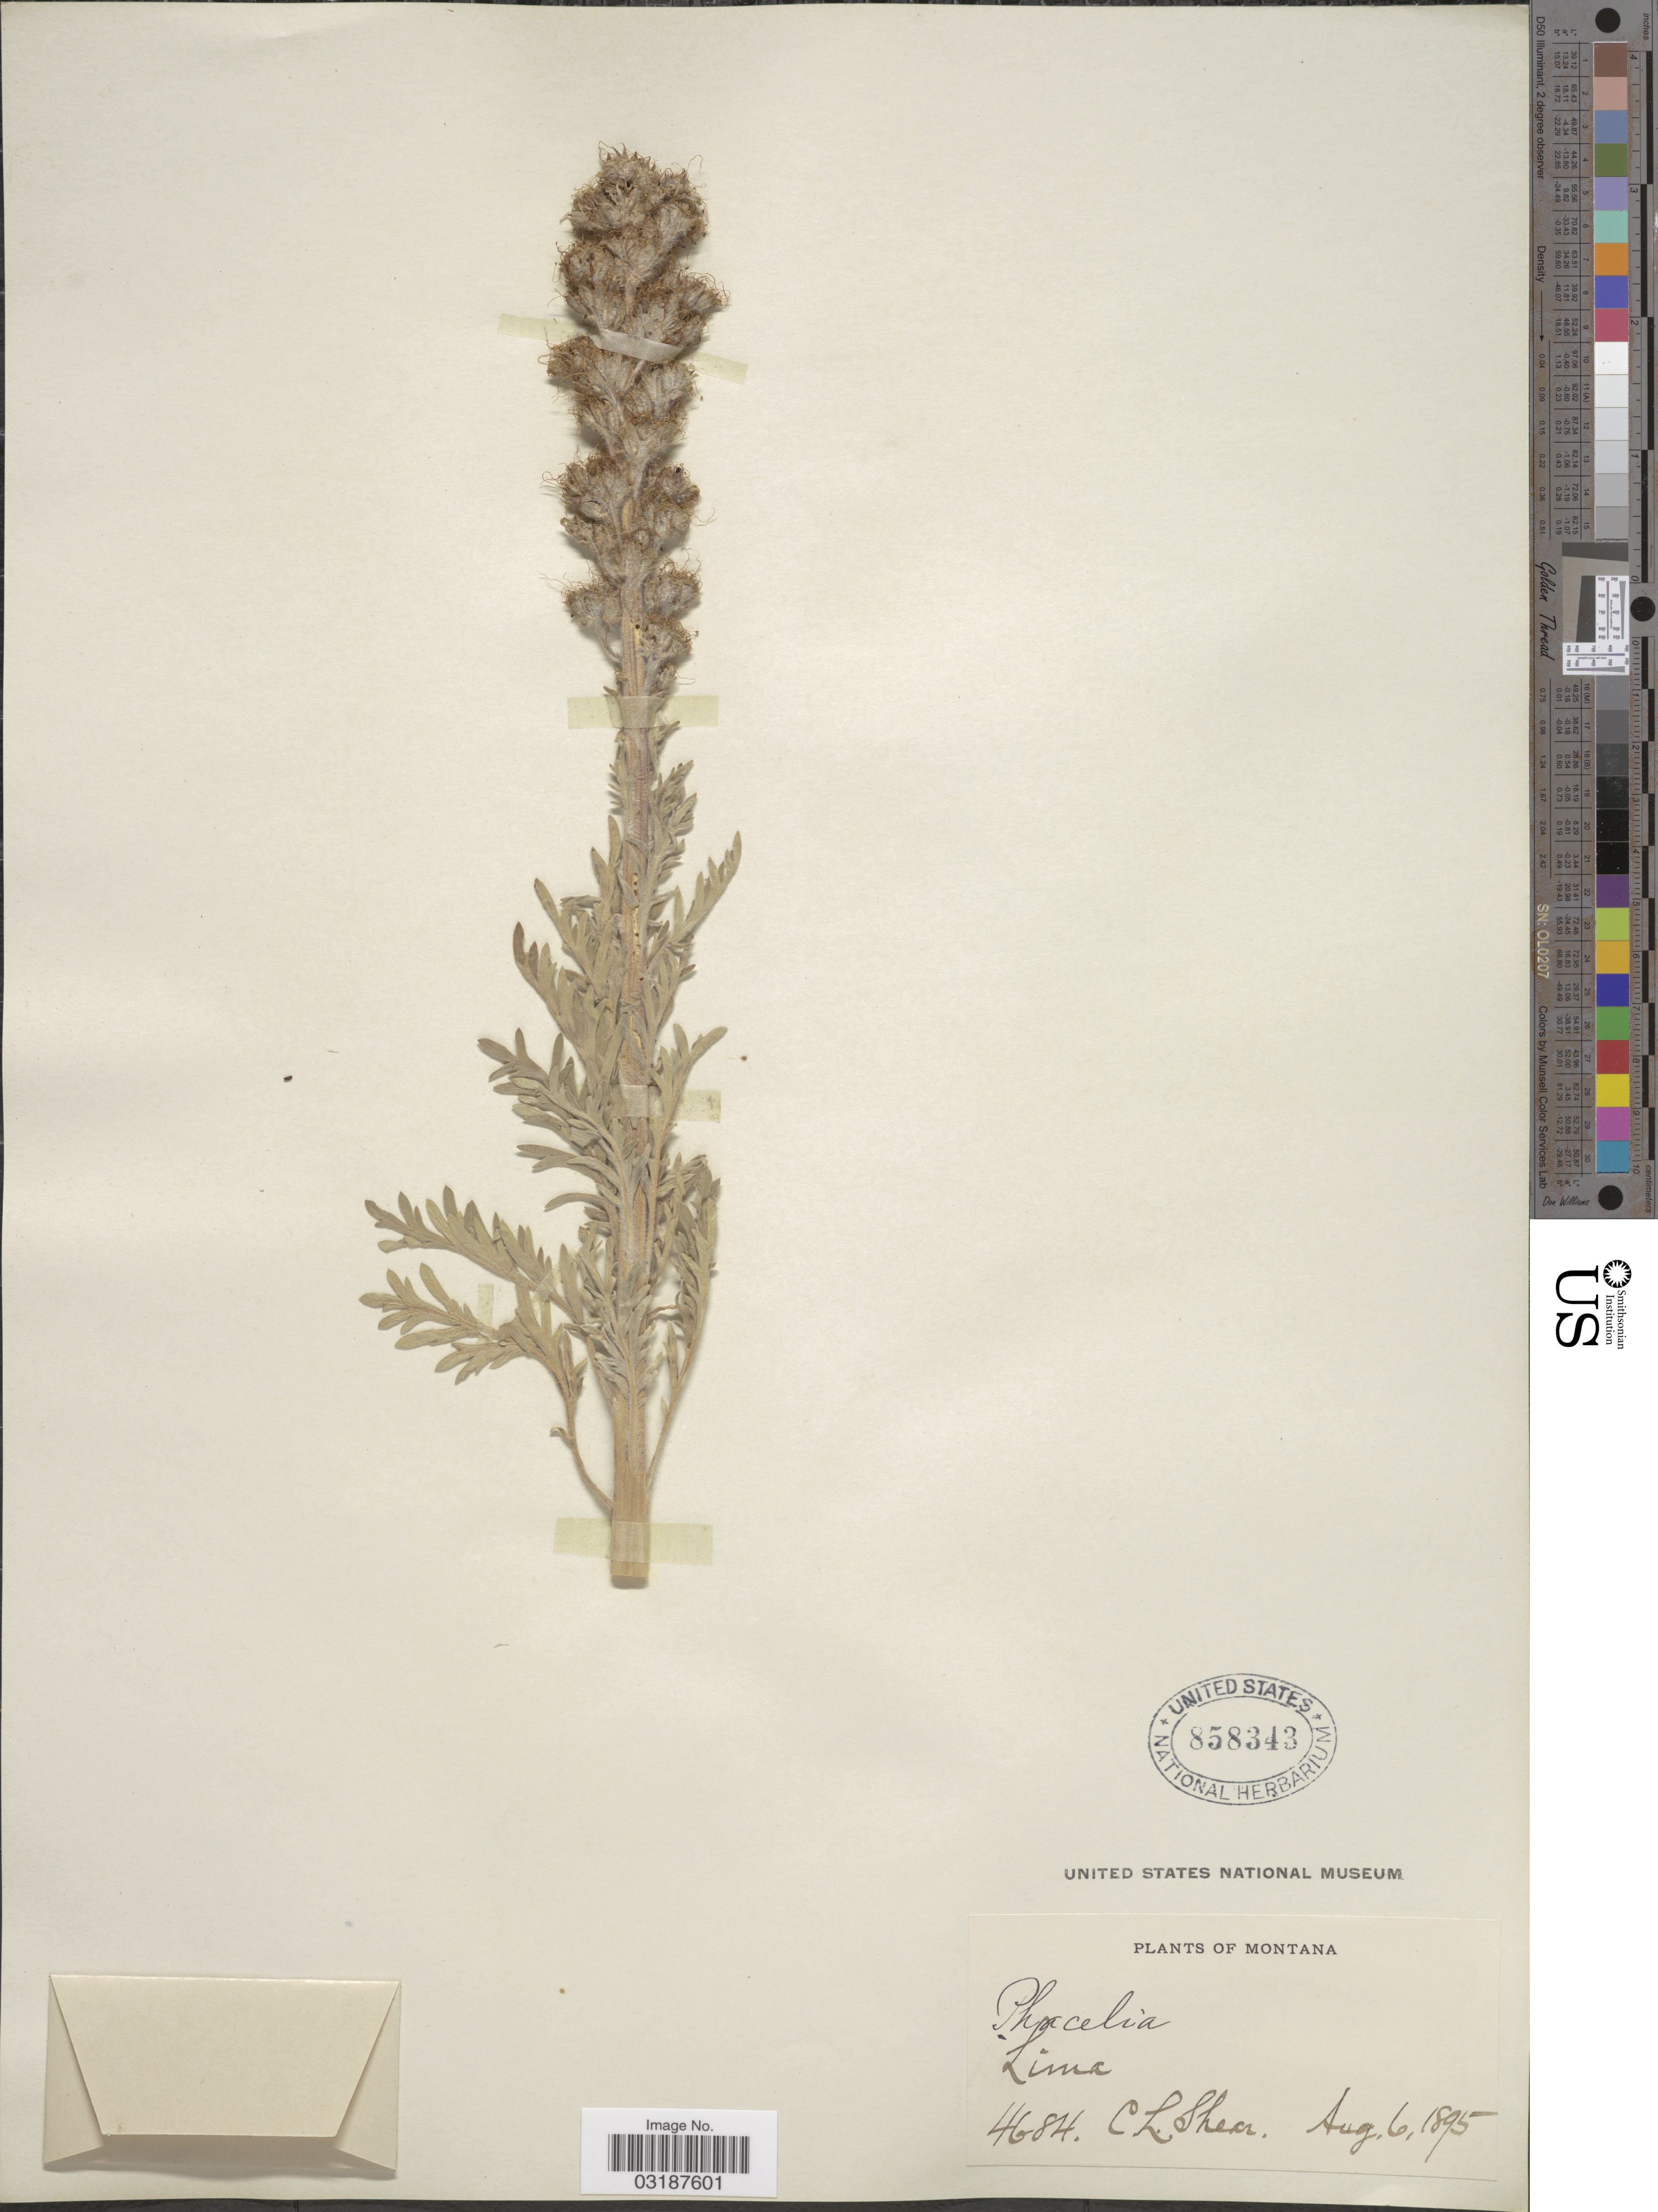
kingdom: Plantae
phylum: Tracheophyta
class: Magnoliopsida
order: Boraginales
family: Hydrophyllaceae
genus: Phacelia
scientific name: Phacelia sericea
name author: (Graham) A. Gray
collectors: C. L. Shear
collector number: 4684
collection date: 1895-08-06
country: United States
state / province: Montana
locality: Lima.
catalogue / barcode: US 858343